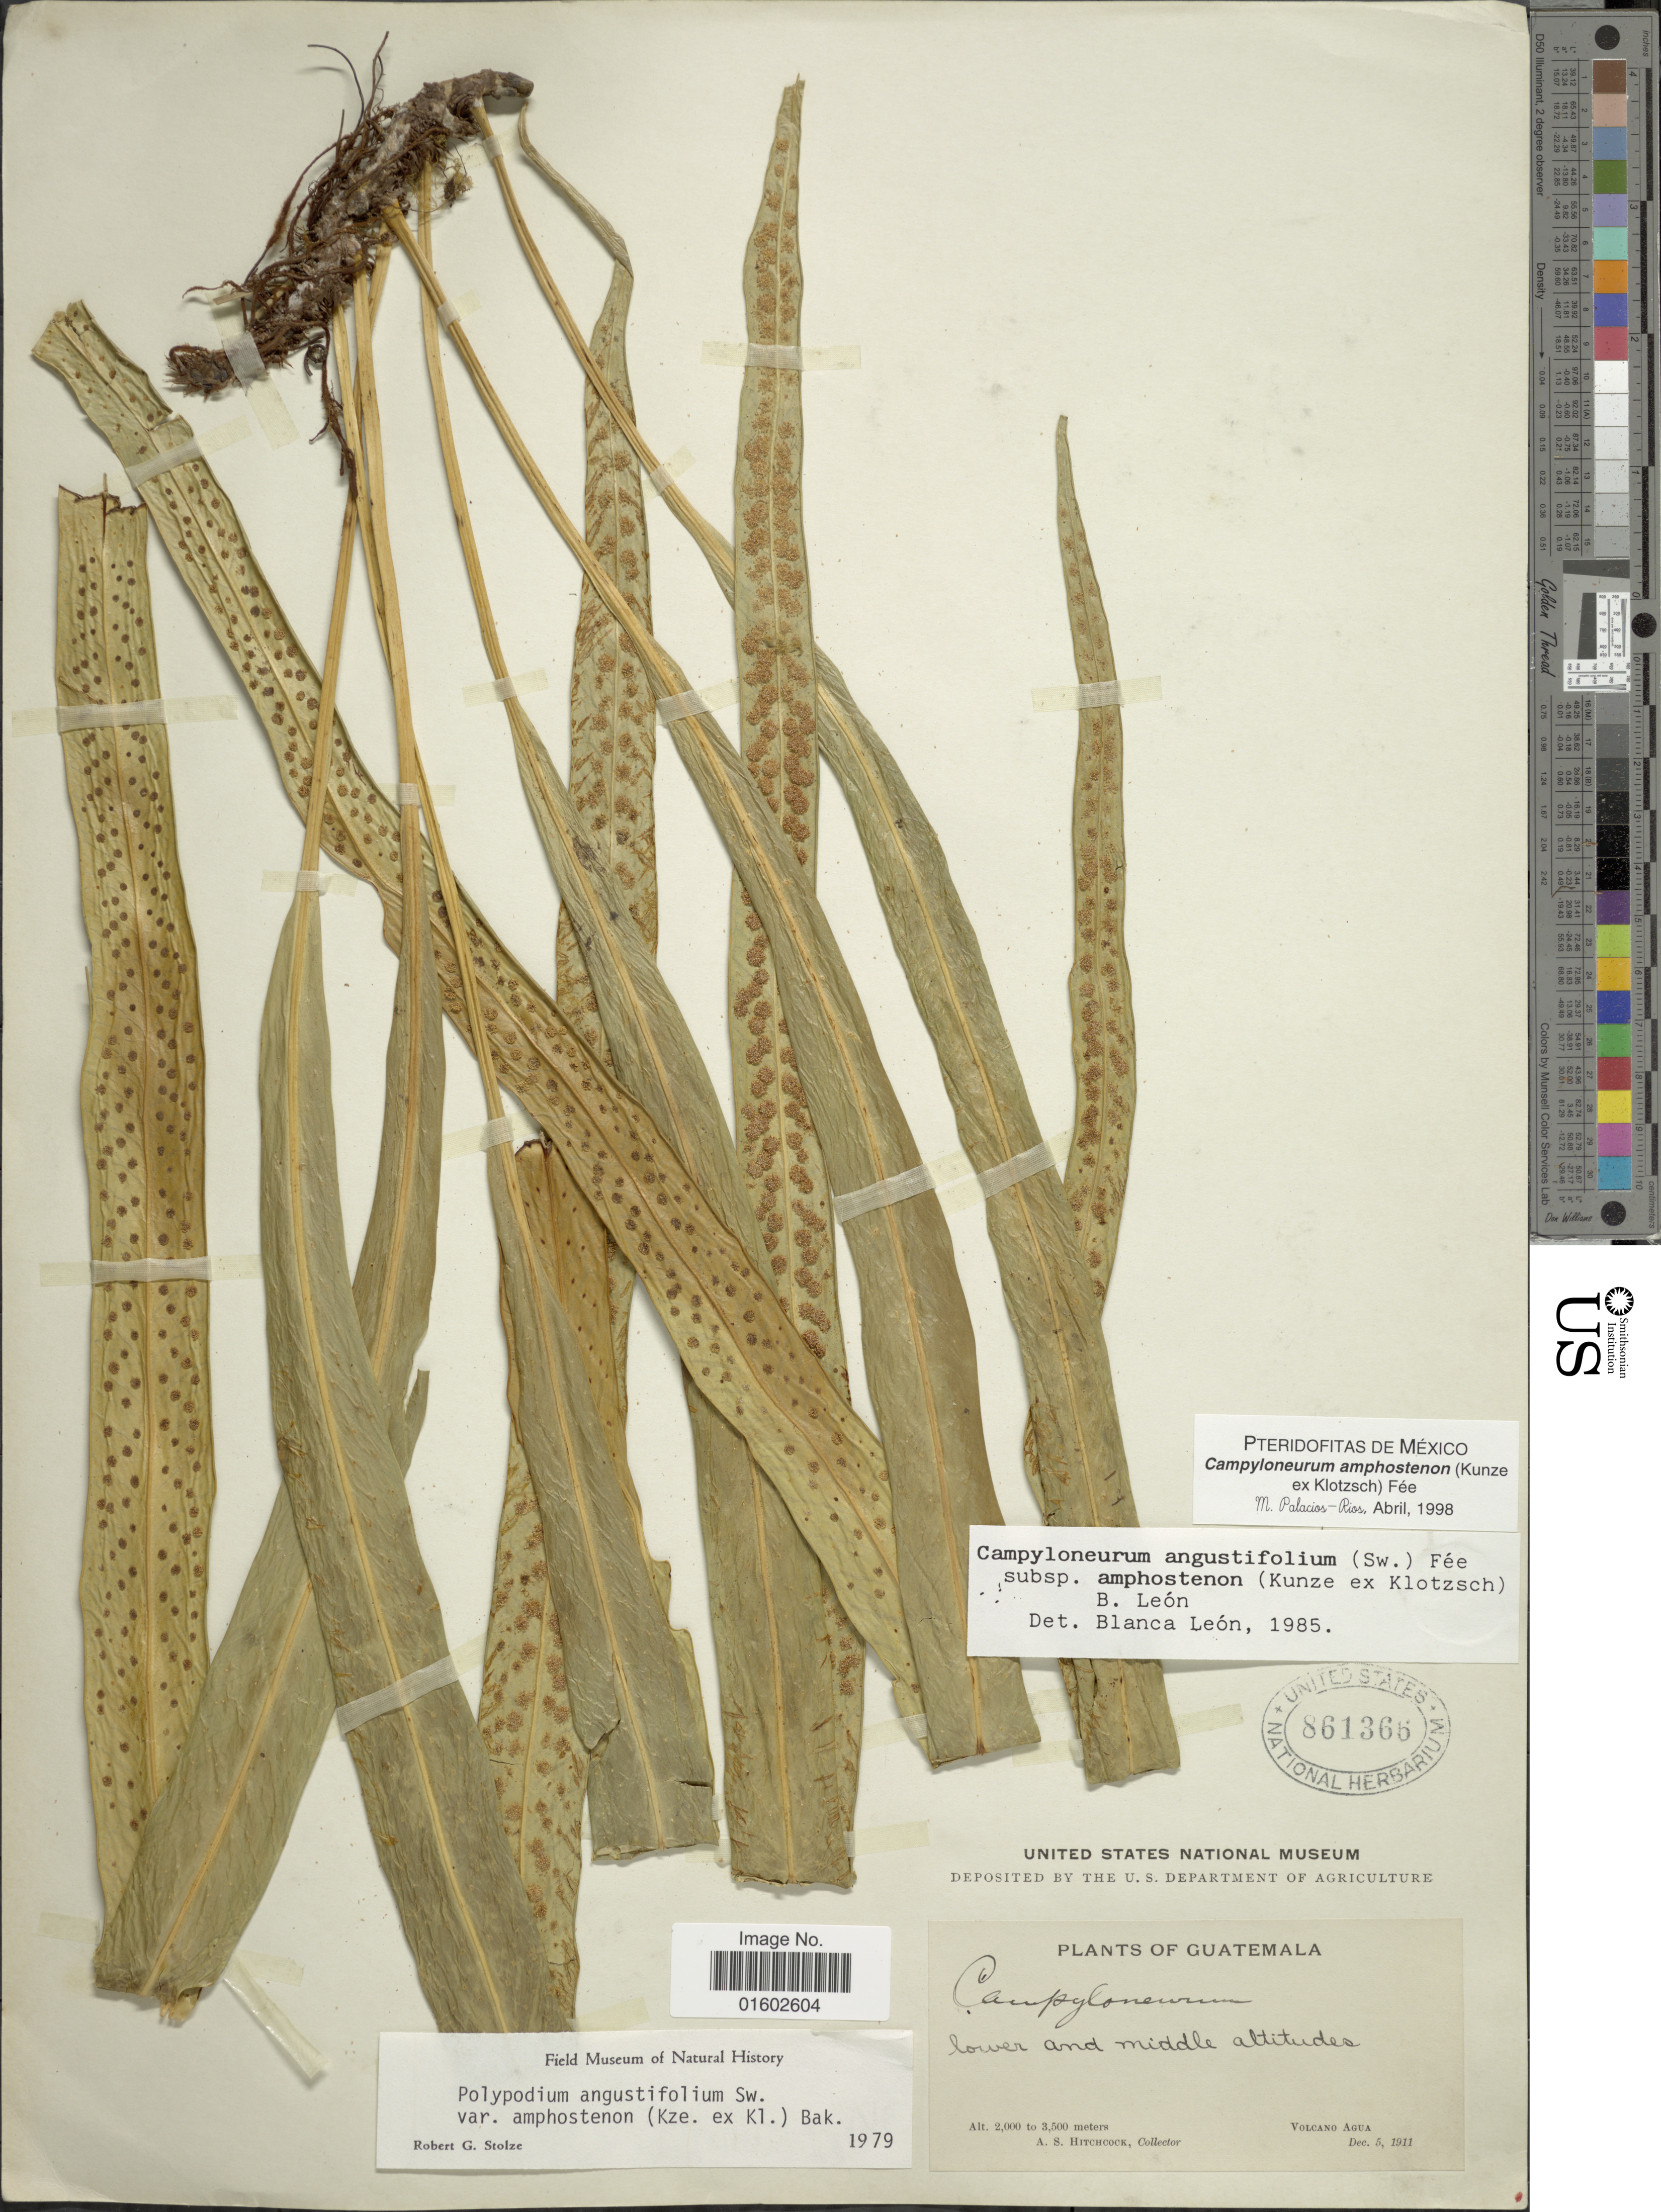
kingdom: Plantae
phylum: Tracheophyta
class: Polypodiopsida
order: Polypodiales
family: Polypodiaceae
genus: Campyloneurum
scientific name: Campyloneurum amphostenon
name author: (Kunze ex Klotzsch) Fée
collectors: A. S. Hitchcock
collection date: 1911-12-05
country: Guatemala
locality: Volcano Agua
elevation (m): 2000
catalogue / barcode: US 861366